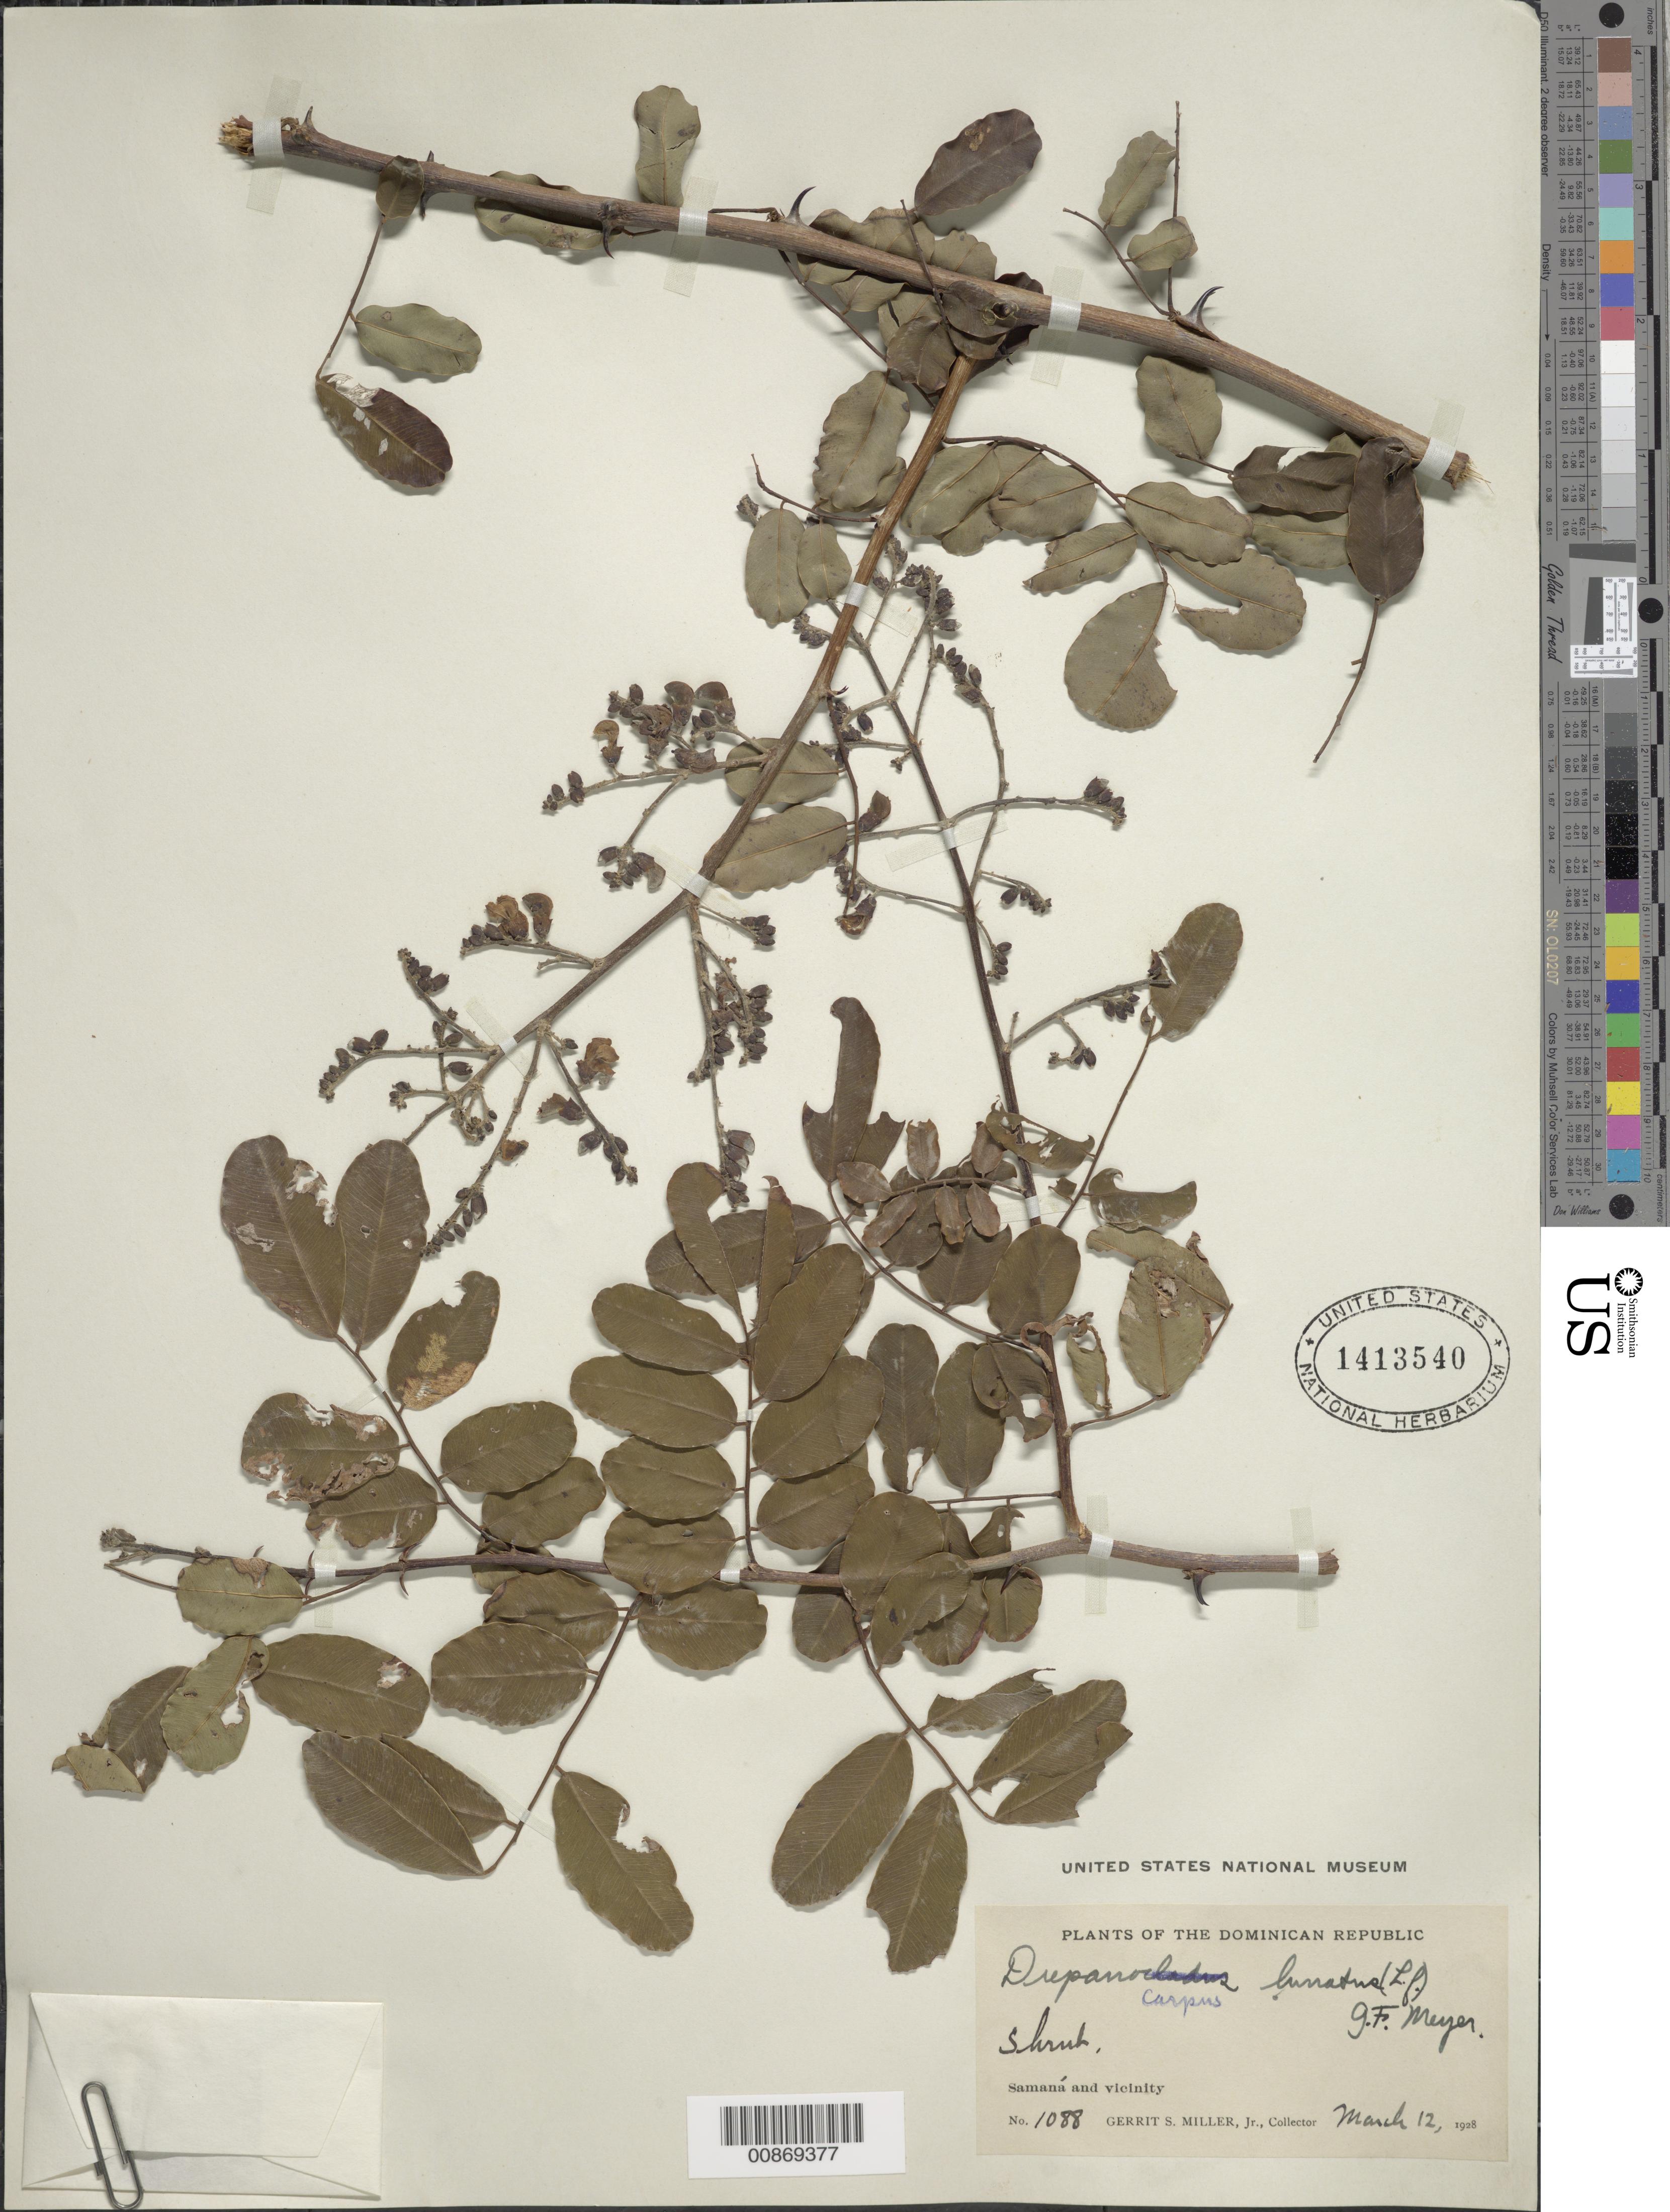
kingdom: Plantae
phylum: Tracheophyta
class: Magnoliopsida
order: Fabales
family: Fabaceae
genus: Machaerium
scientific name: Machaerium lunatum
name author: (L. f.) Ducke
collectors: G. S. Miller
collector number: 1088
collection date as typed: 12 Mar 1928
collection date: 1928-03-12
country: Dominican Republic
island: Hispaniola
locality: Samaná and vicinity.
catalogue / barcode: US 1413540